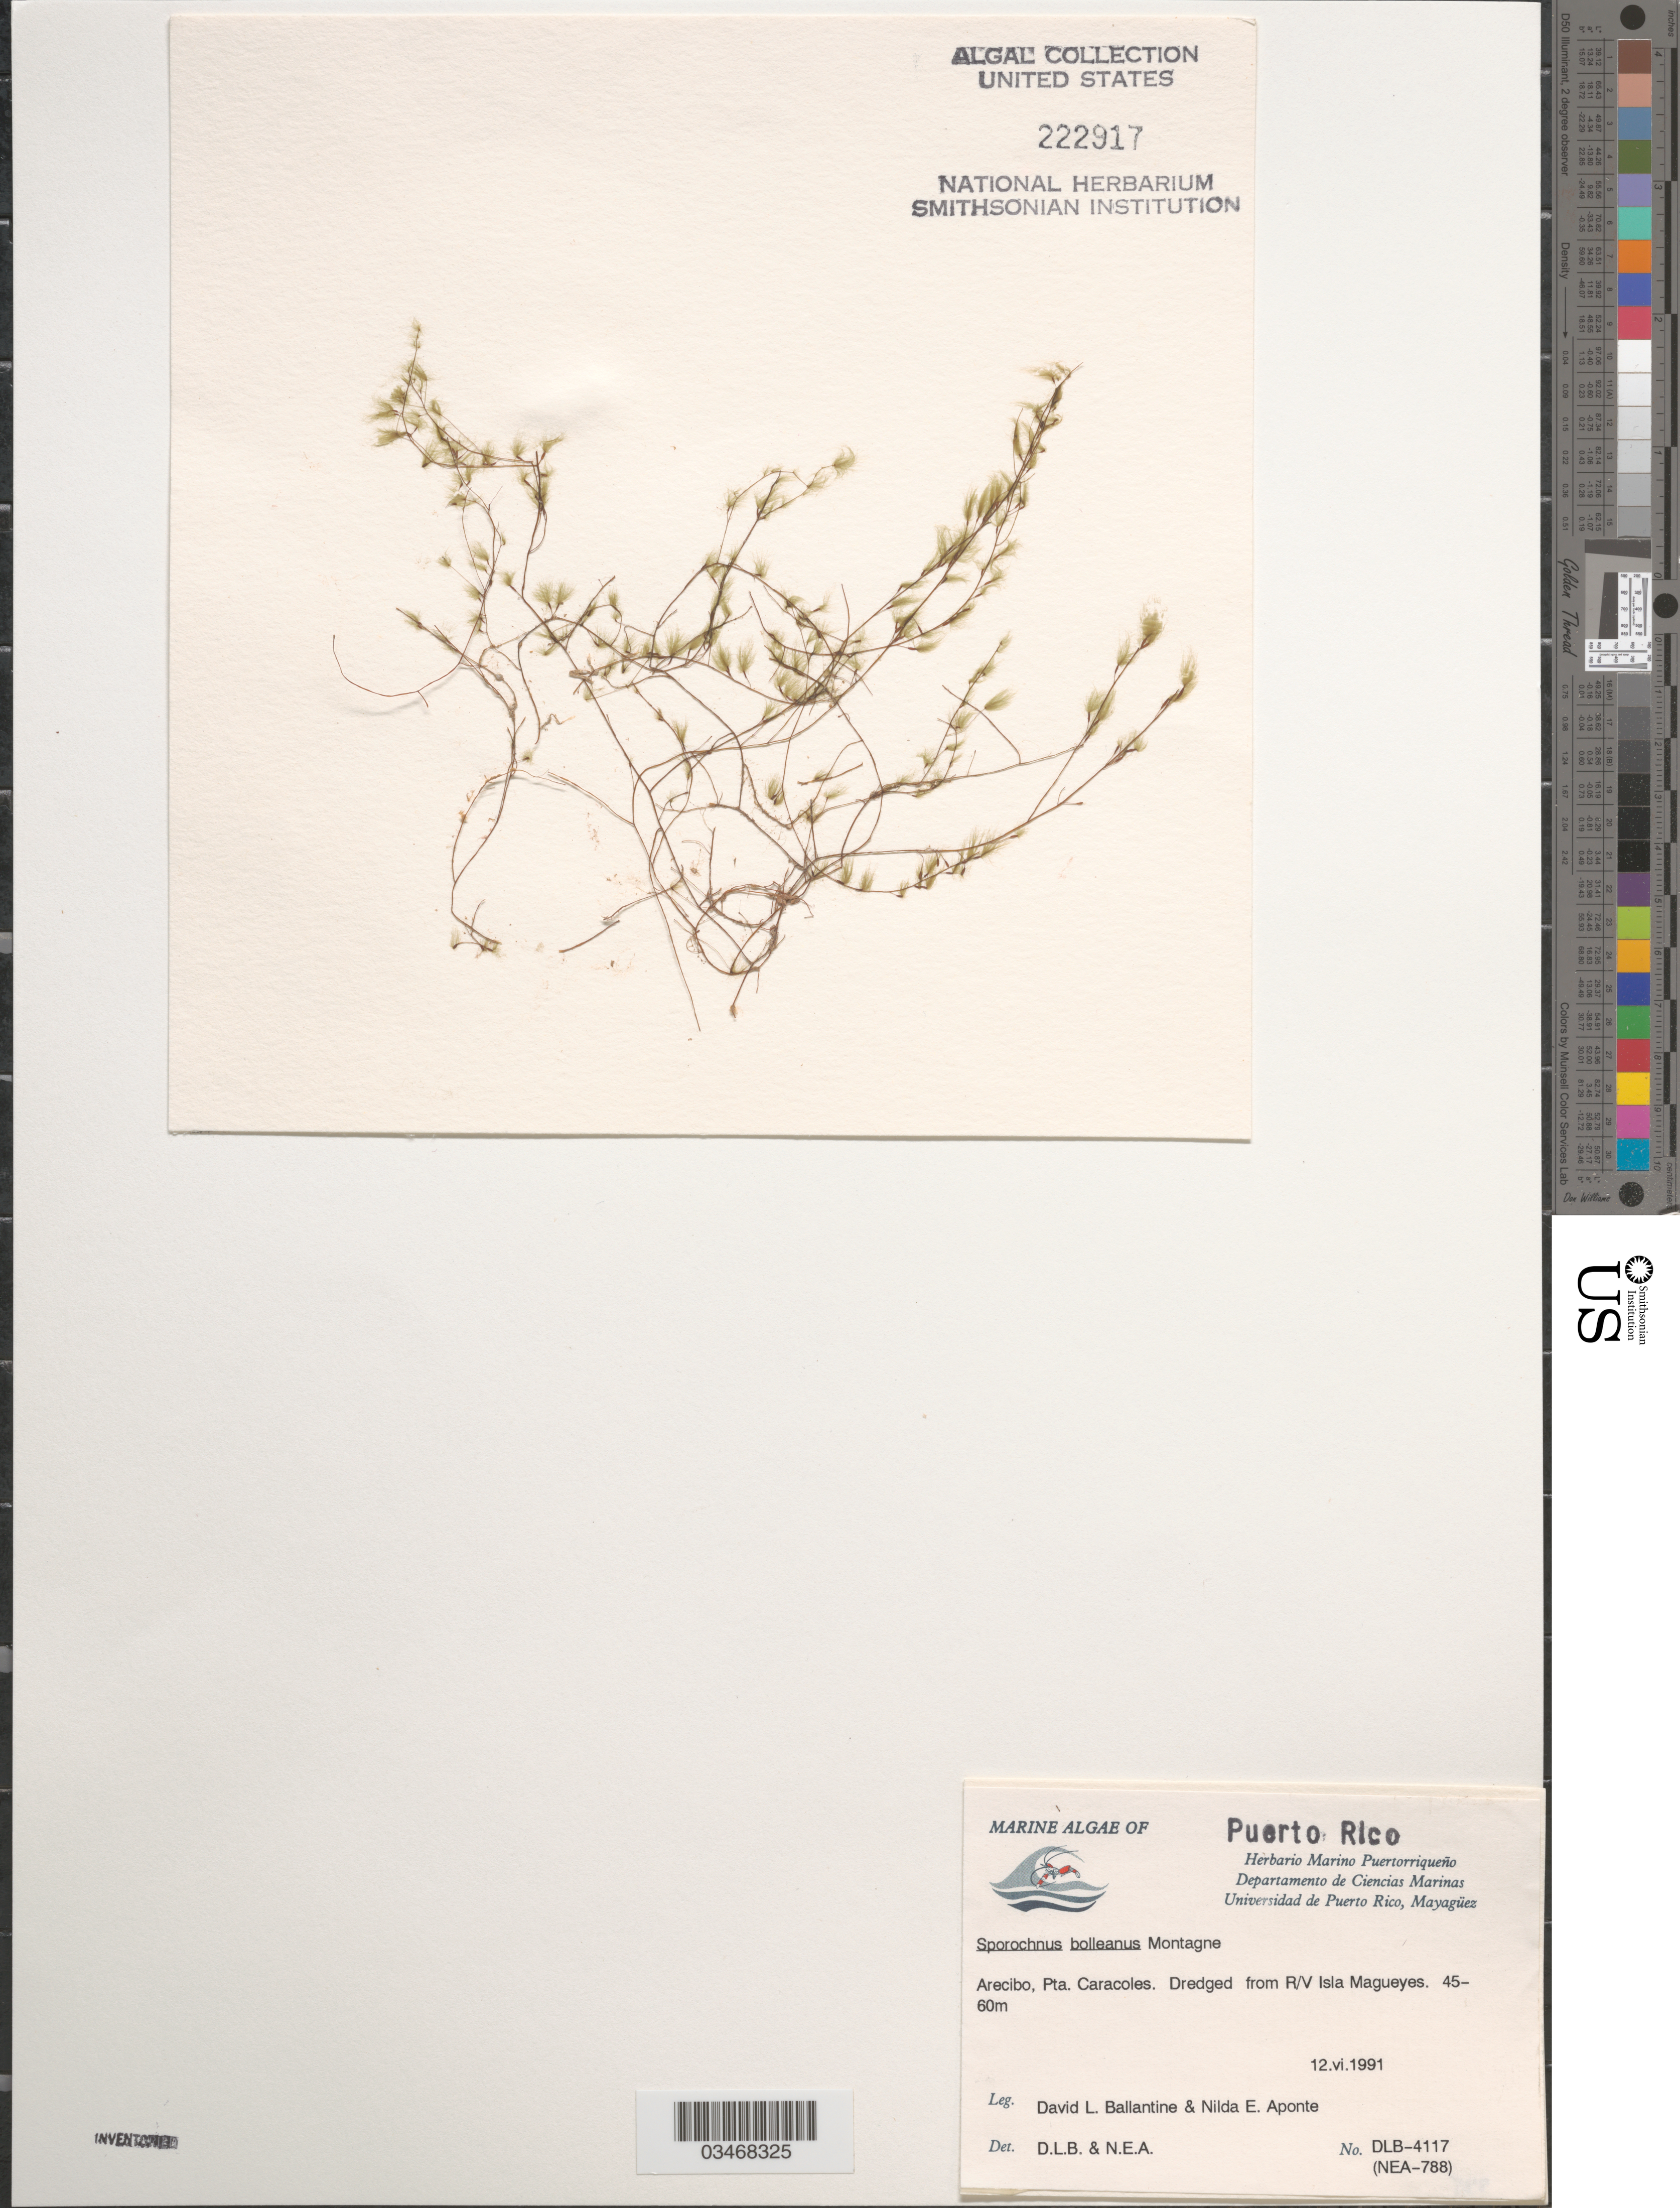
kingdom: Chromista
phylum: Ochrophyta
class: Phaeophyceae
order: Sporochnales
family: Sporochnaceae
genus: Sporochnus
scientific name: Sporochnus bolleanus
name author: Mont.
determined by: Ballantine, D. L.; Aponte, N. E.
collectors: D.L. Ballantine & N. E. Aponte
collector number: DLB 4117, NEA 788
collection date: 1991-06-12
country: Puerto Rico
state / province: Arecibo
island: Isla Magueyes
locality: Pta. Caracoles.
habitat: Dredged from R/V.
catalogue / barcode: US 222917